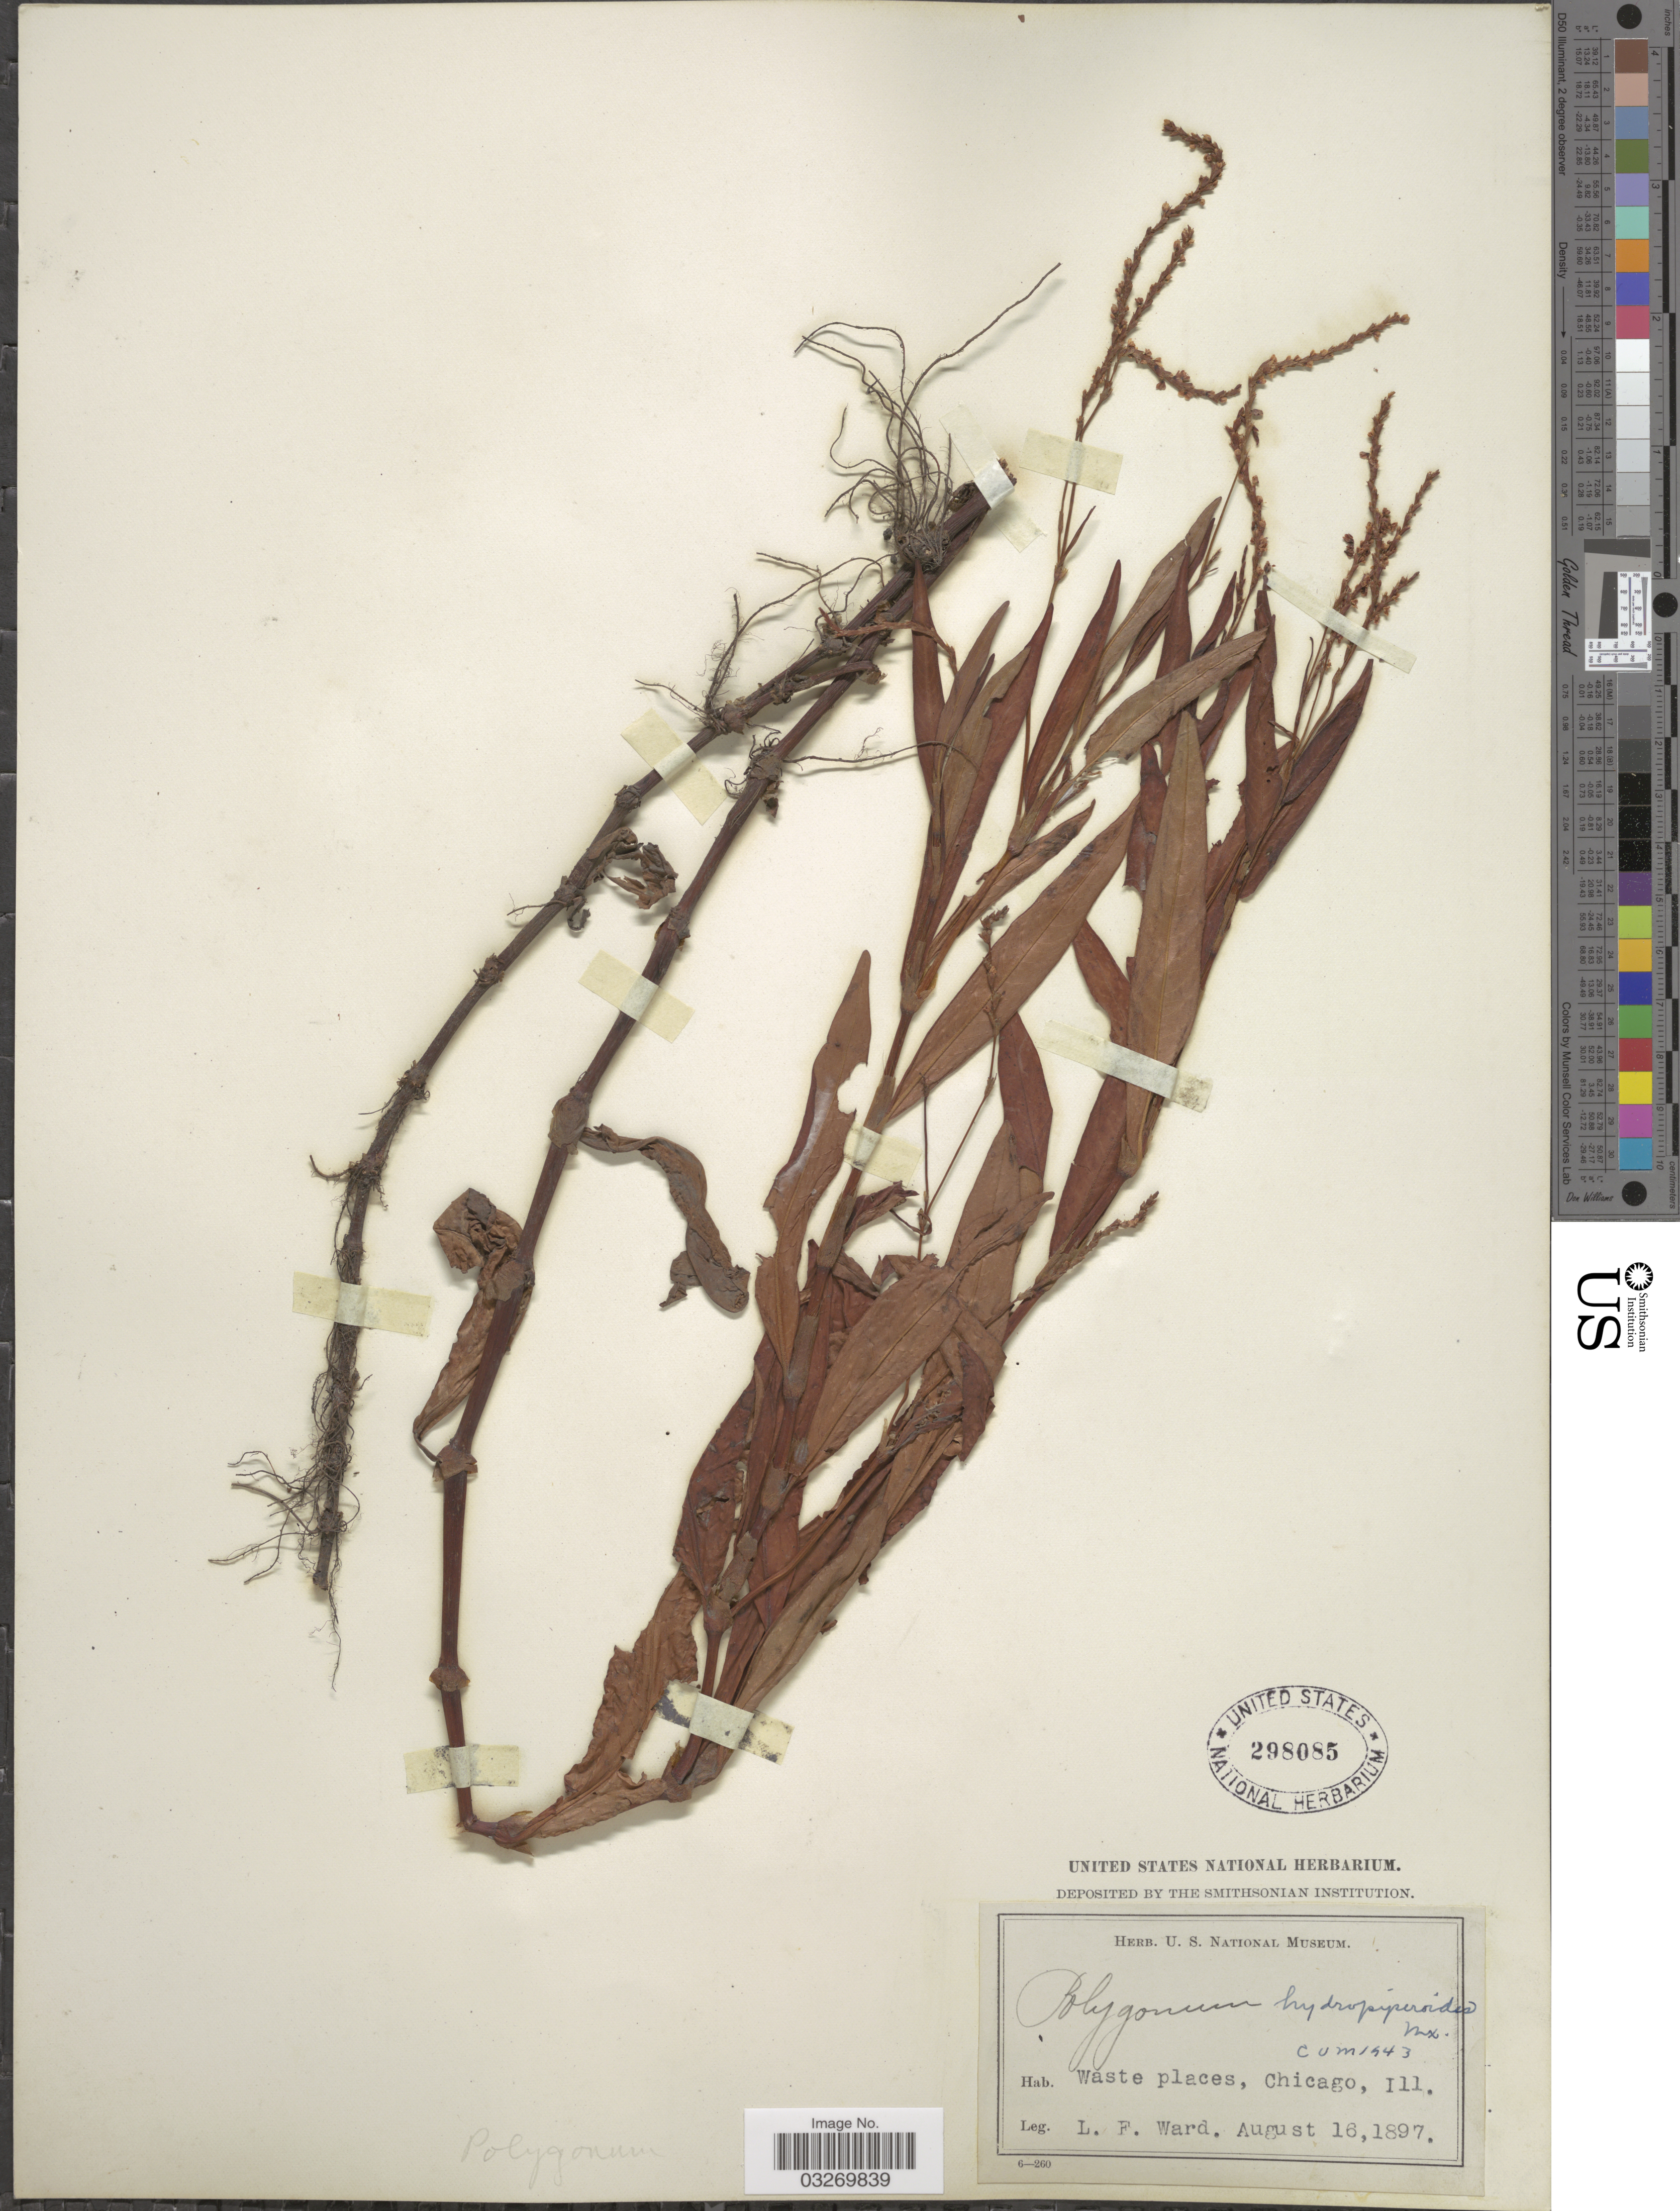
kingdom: Plantae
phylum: Tracheophyta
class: Magnoliopsida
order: Caryophyllales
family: Polygonaceae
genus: Persicaria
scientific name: Persicaria hydropiperoides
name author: (Michx.) Small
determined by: Atha, D. E.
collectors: L. Ward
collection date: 1897-08-16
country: United States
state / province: Illinois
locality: Waste places, Chicago.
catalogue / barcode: US 298085